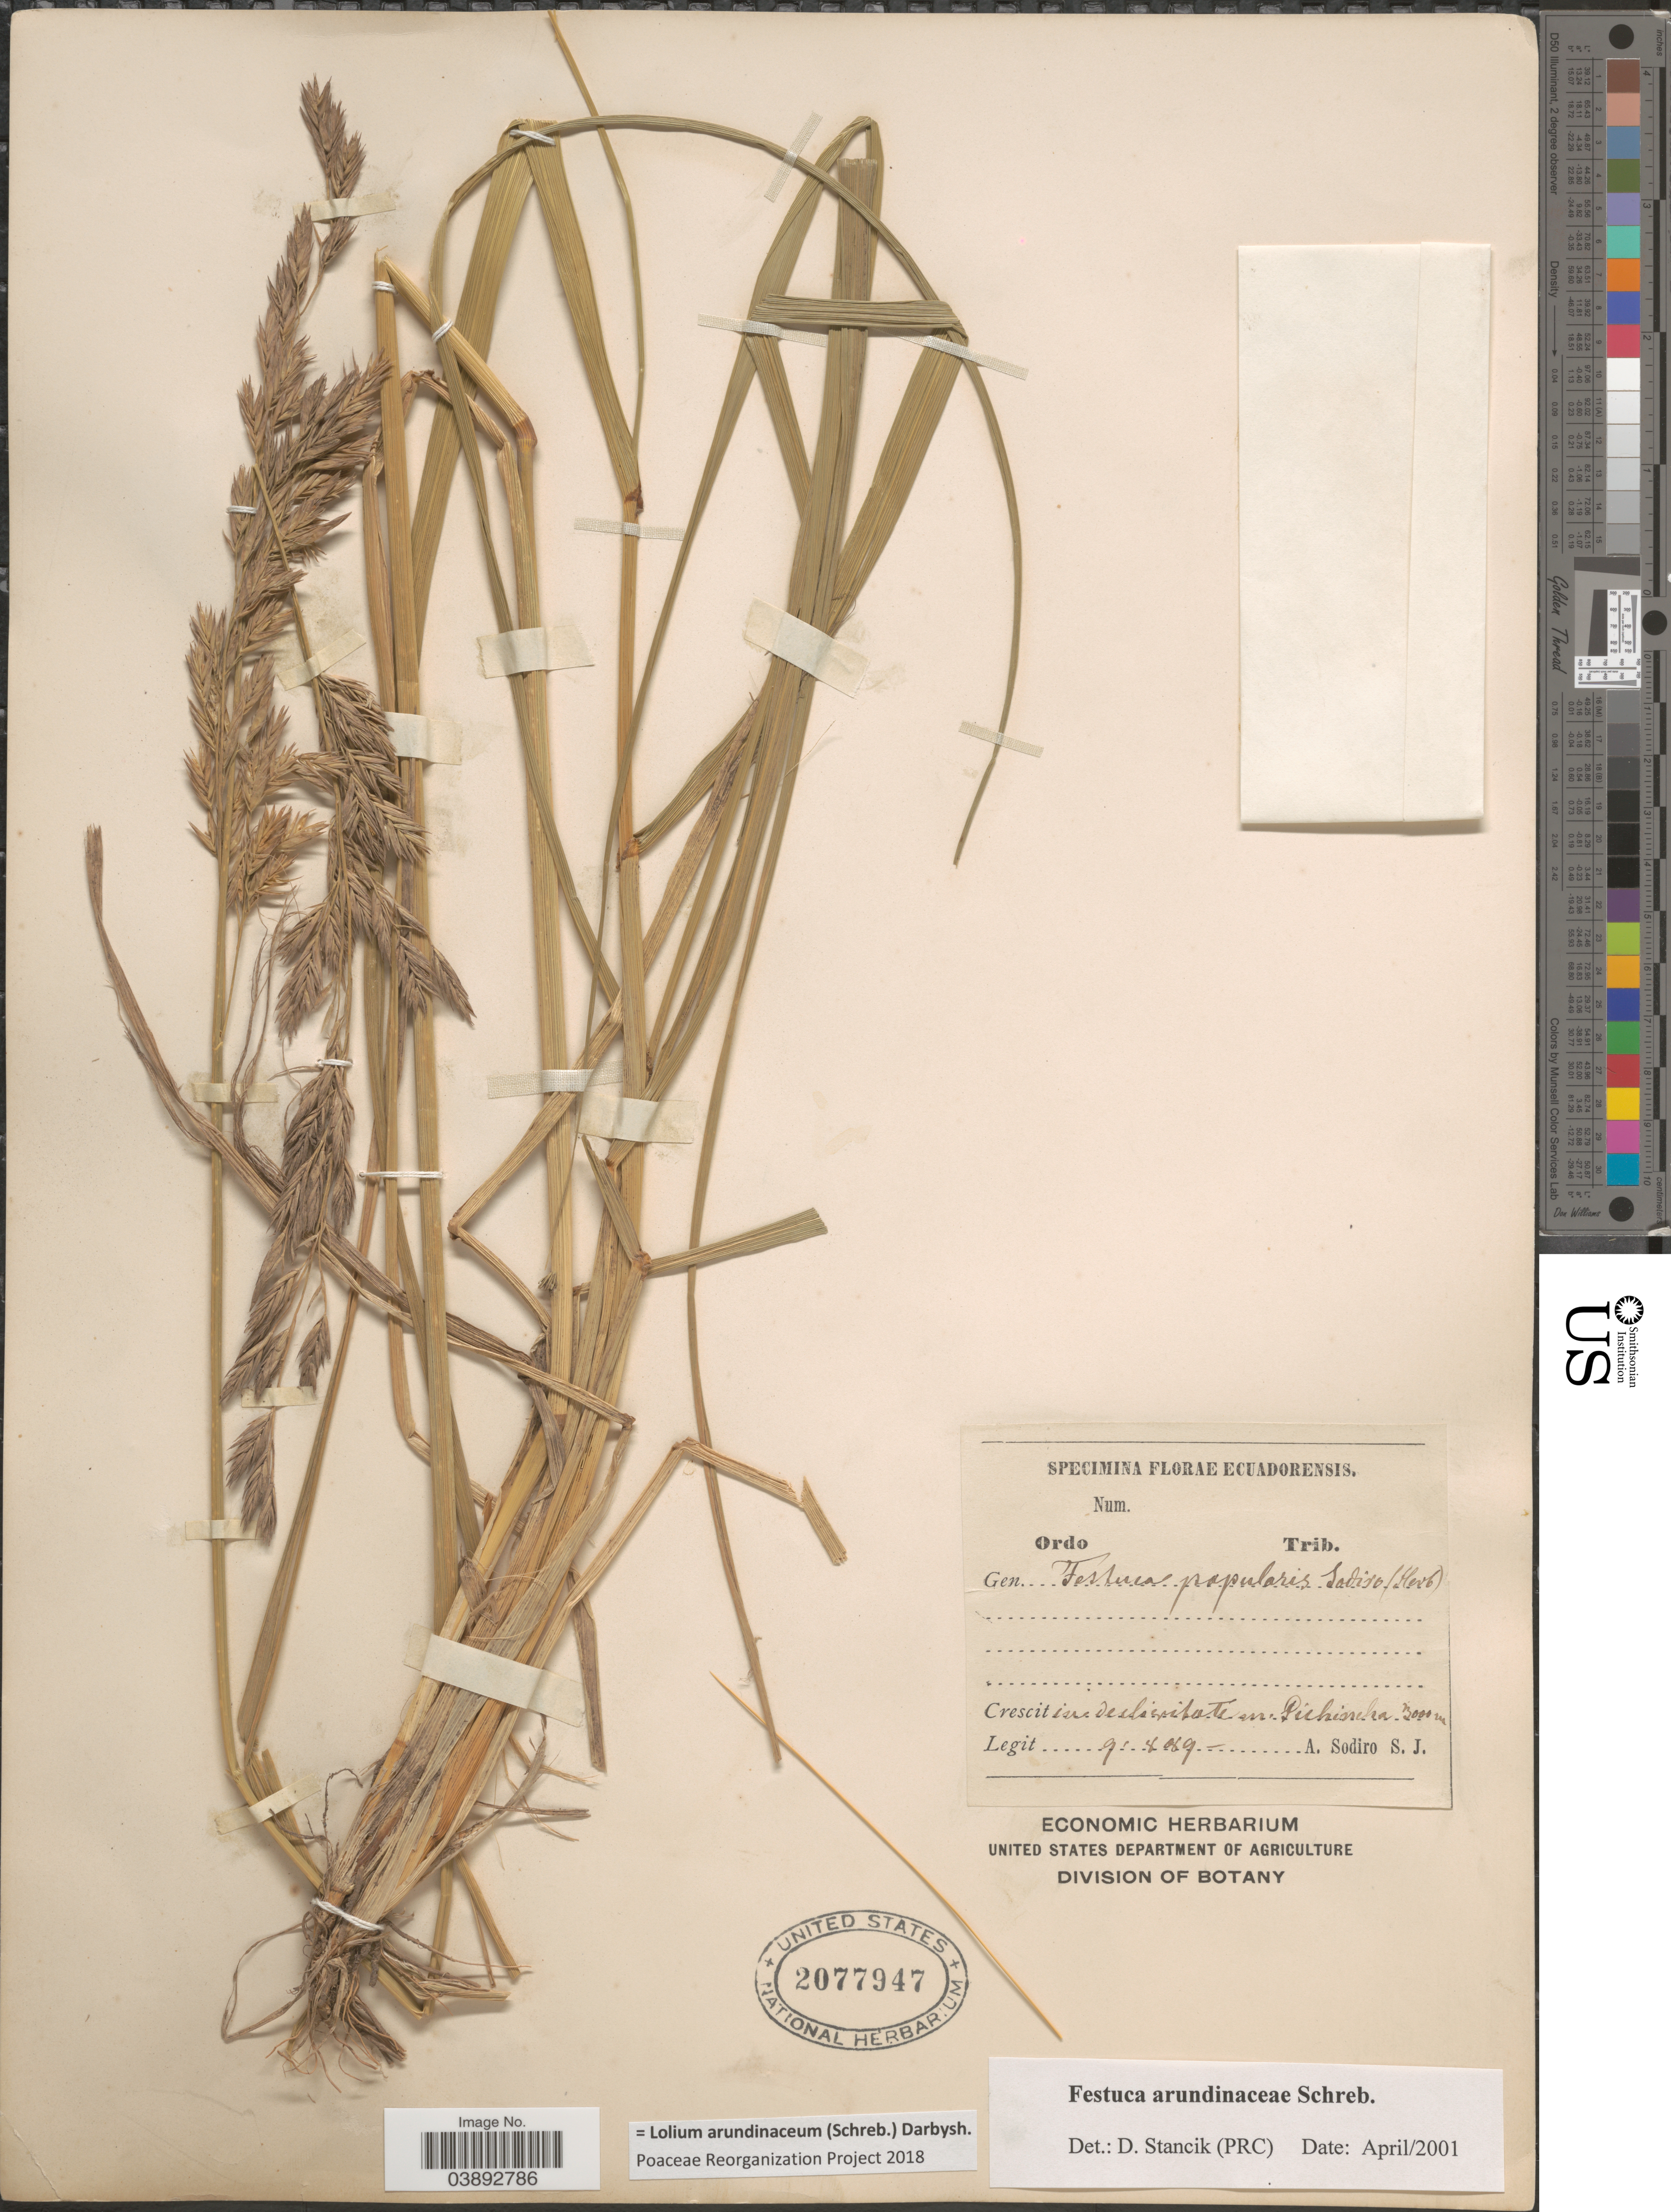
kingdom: Plantae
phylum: Tracheophyta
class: Liliopsida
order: Poales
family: Poaceae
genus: Lolium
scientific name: Lolium arundinaceum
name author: (Schreb.) Darbysh.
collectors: A. Sodiro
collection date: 1889-09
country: Ecuador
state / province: Pichincha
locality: Crescit in declivitate n. Pichincha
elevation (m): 3000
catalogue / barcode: US 2077947